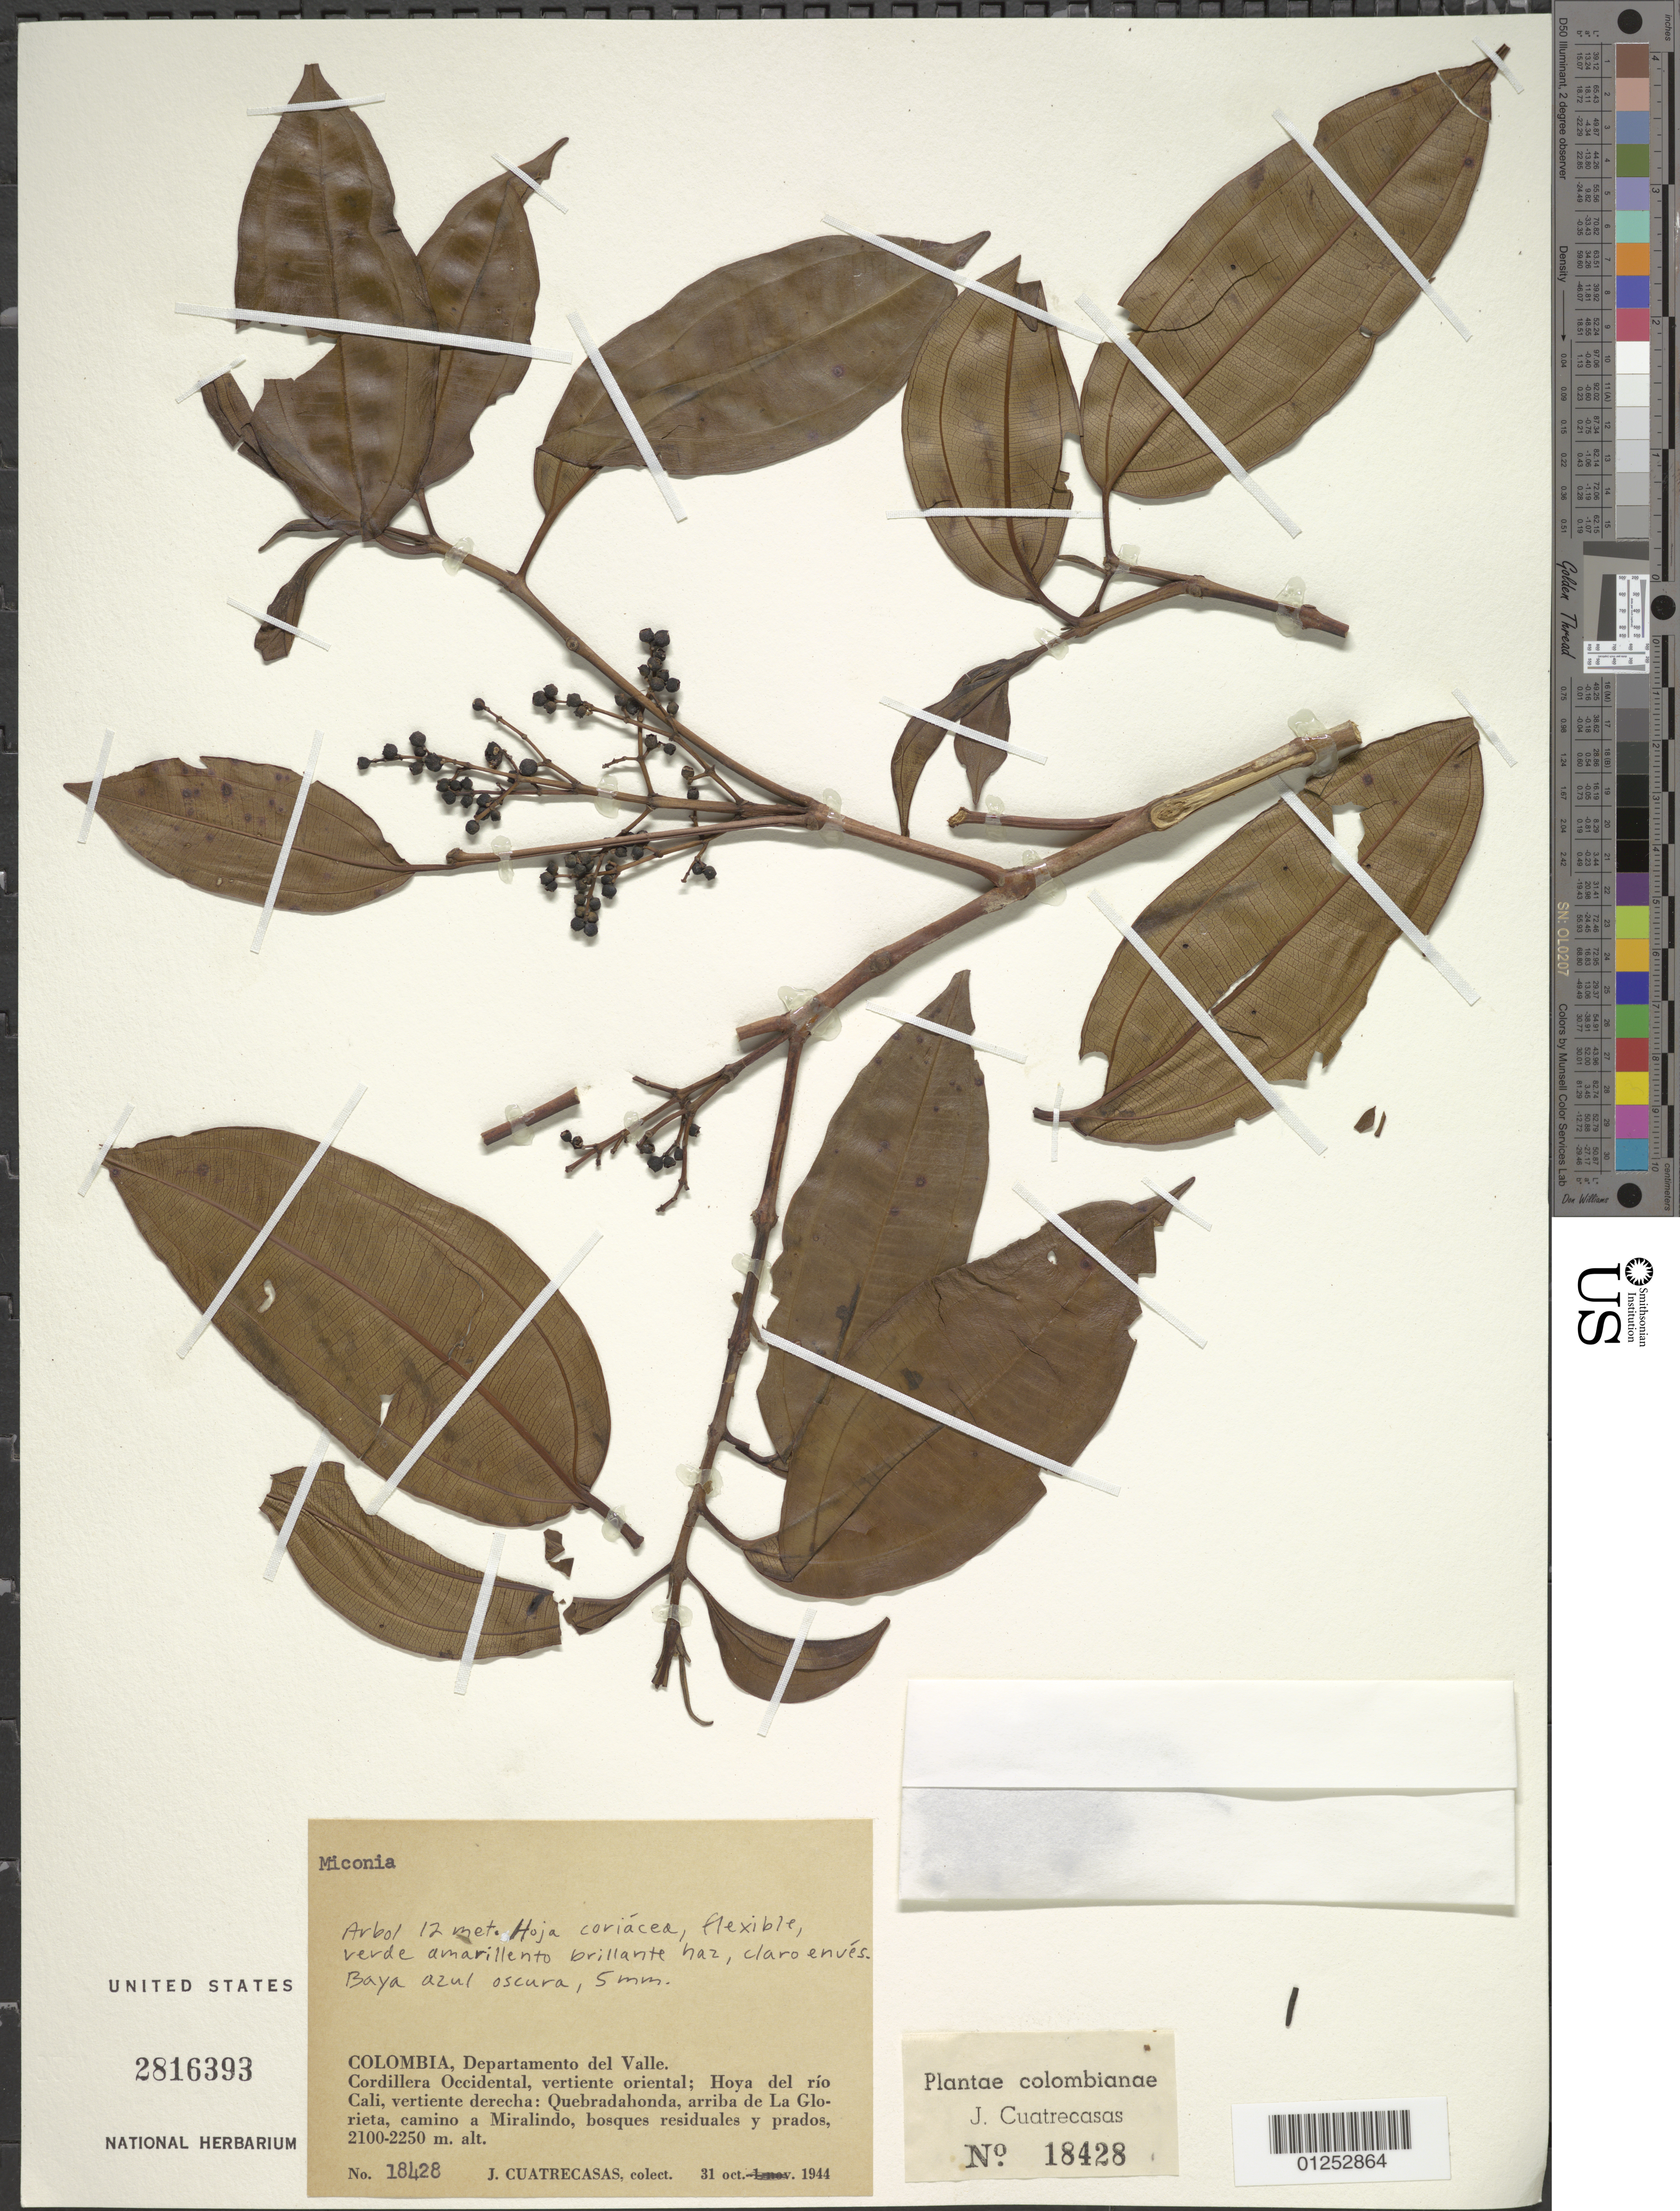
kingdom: Plantae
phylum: Tracheophyta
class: Magnoliopsida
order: Myrtales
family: Melastomataceae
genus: Miconia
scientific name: Miconia sp.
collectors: J. Cuatrecasas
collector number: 18428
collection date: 1944-10-31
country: Colombia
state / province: Valle del Cauca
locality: Cordillera Occidental; Hoya del Rio Cali, Vertiente Derecha; Quebrada Honda, Arriba de la Glorieta, Camino a Miralindo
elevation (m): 2100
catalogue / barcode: US 2816393